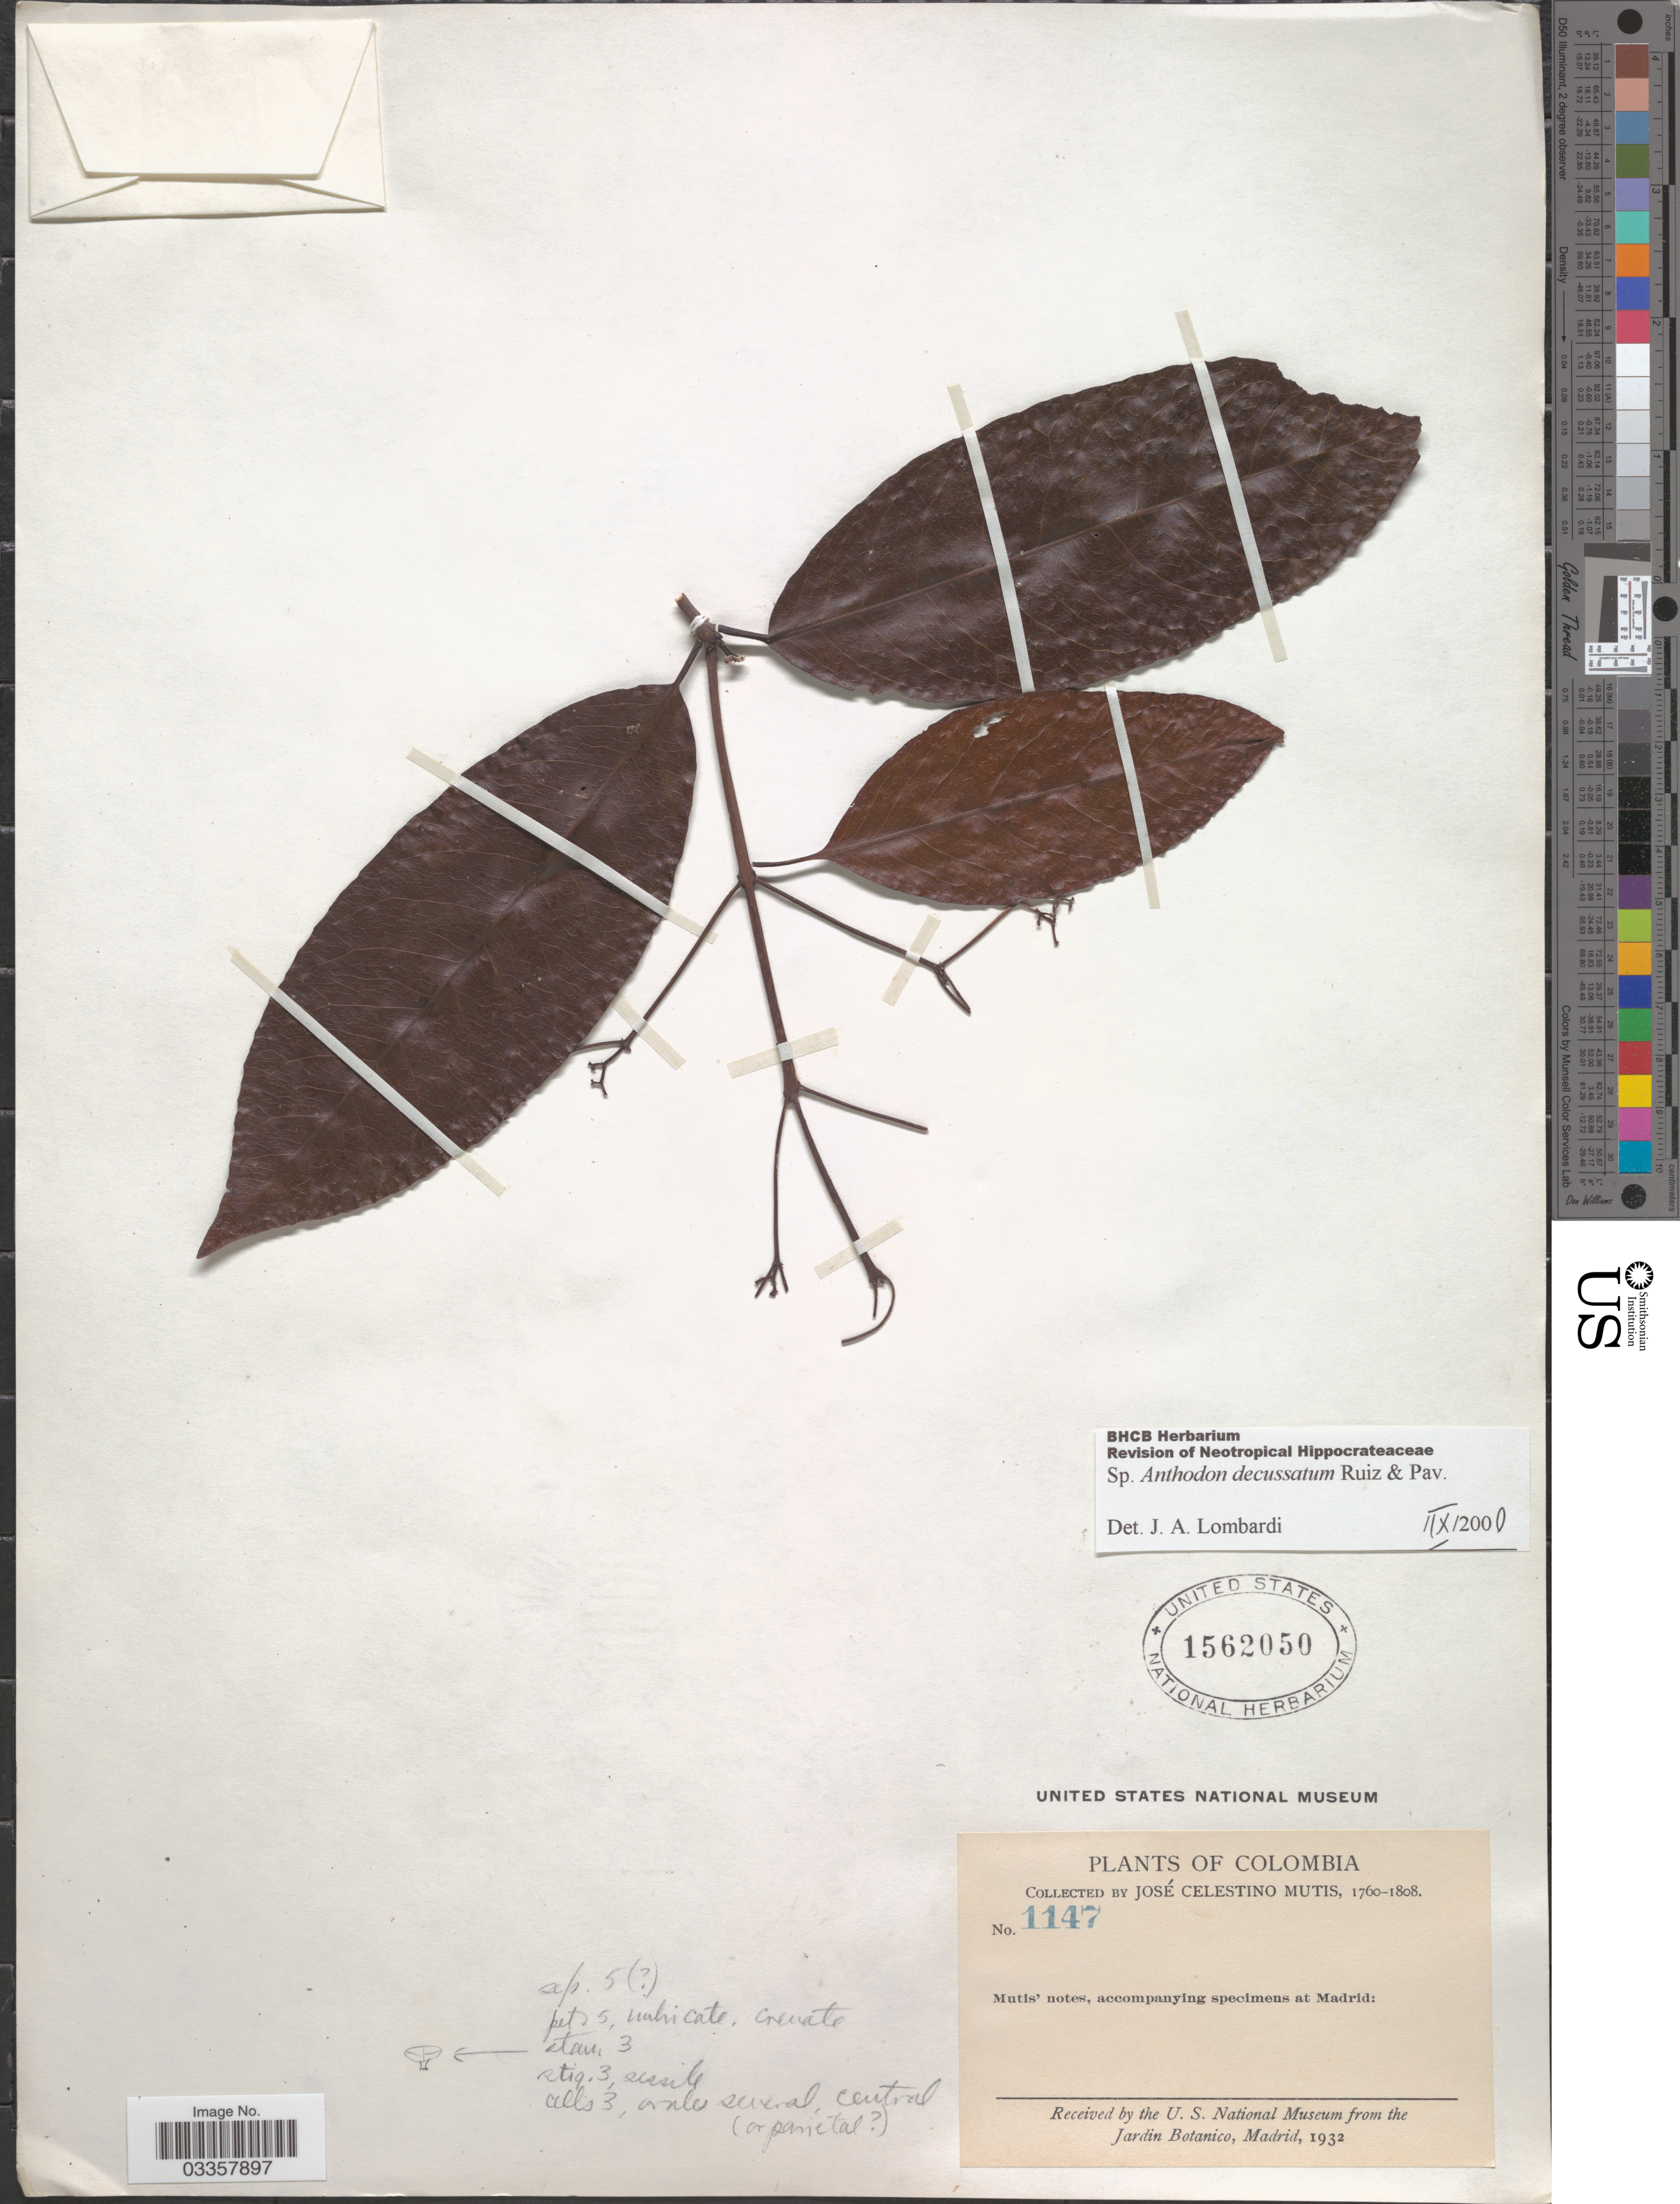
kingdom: Plantae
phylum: Tracheophyta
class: Magnoliopsida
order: Celastrales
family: Celastraceae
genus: Anthodon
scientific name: Anthodon decussatum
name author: Ruiz & Pav.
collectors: J. C. B. Mutis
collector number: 1147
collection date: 1760/1808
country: Colombia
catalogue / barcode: US 1562050